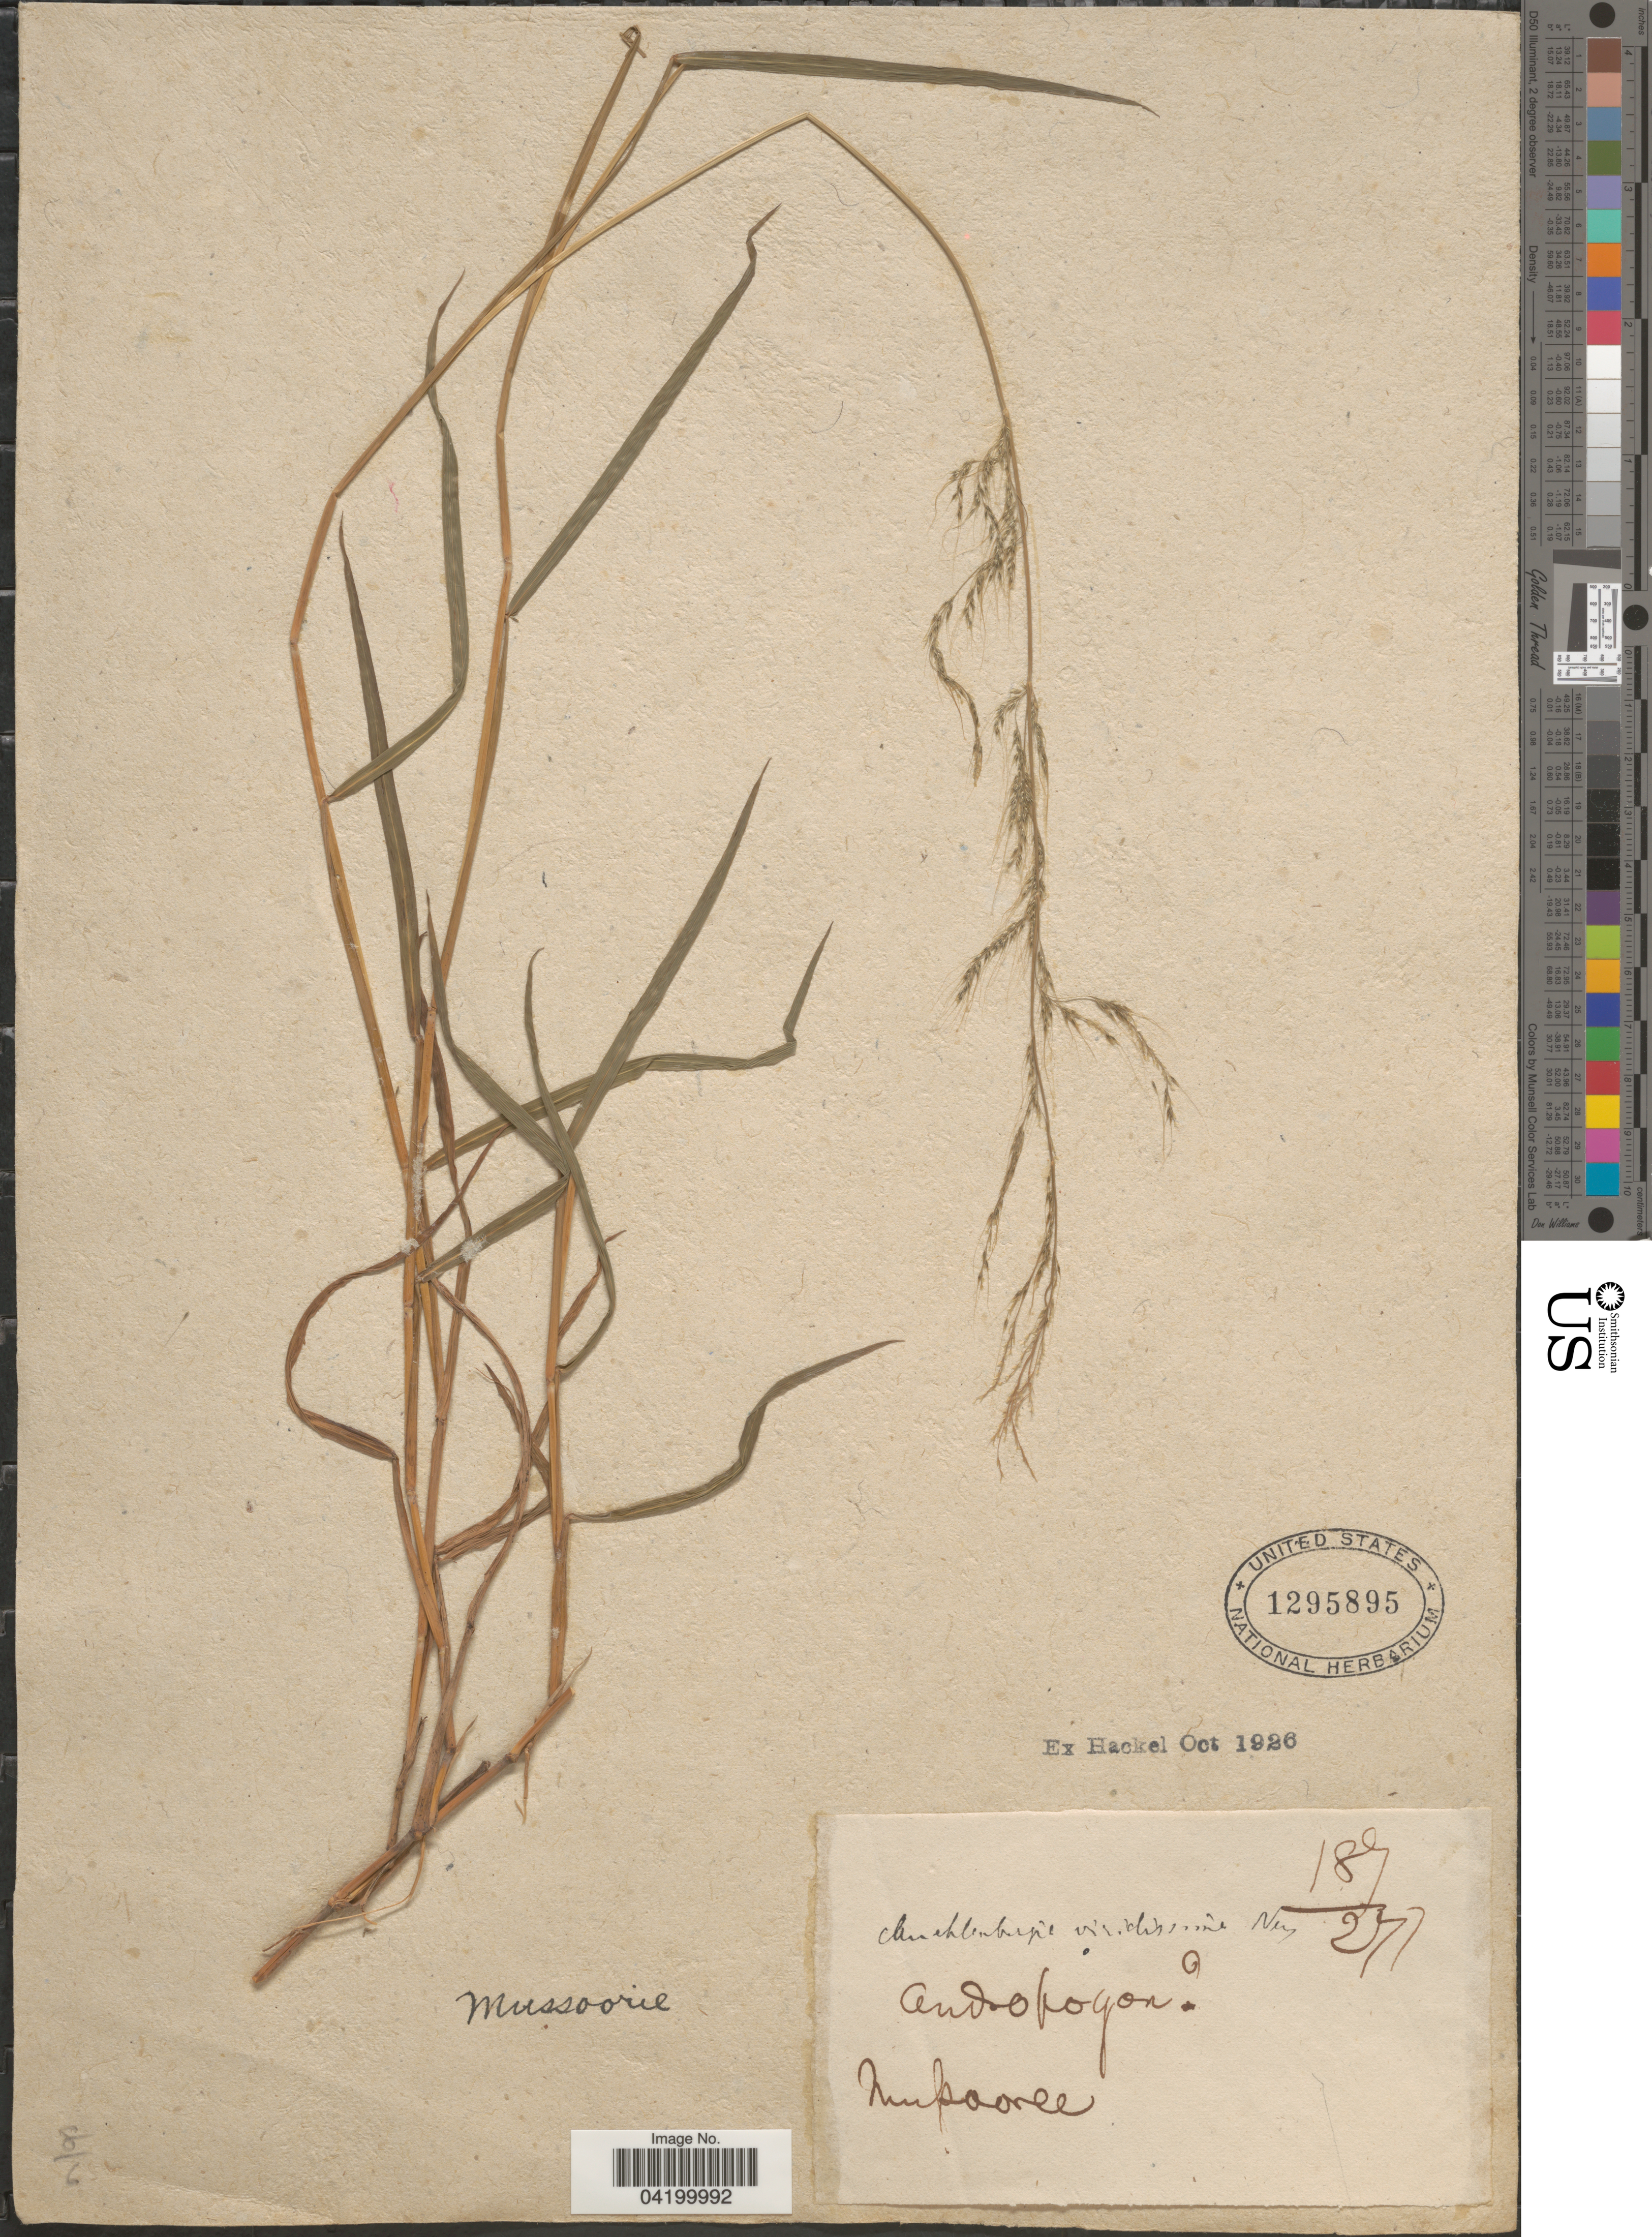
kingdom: Plantae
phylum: Tracheophyta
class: Liliopsida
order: Poales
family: Poaceae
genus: Muhlenbergia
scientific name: Muhlenbergia huegelii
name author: Trin.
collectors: -. Hackel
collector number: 187/277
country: India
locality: Mussoorie. Mimpooree.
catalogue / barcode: US 1295895